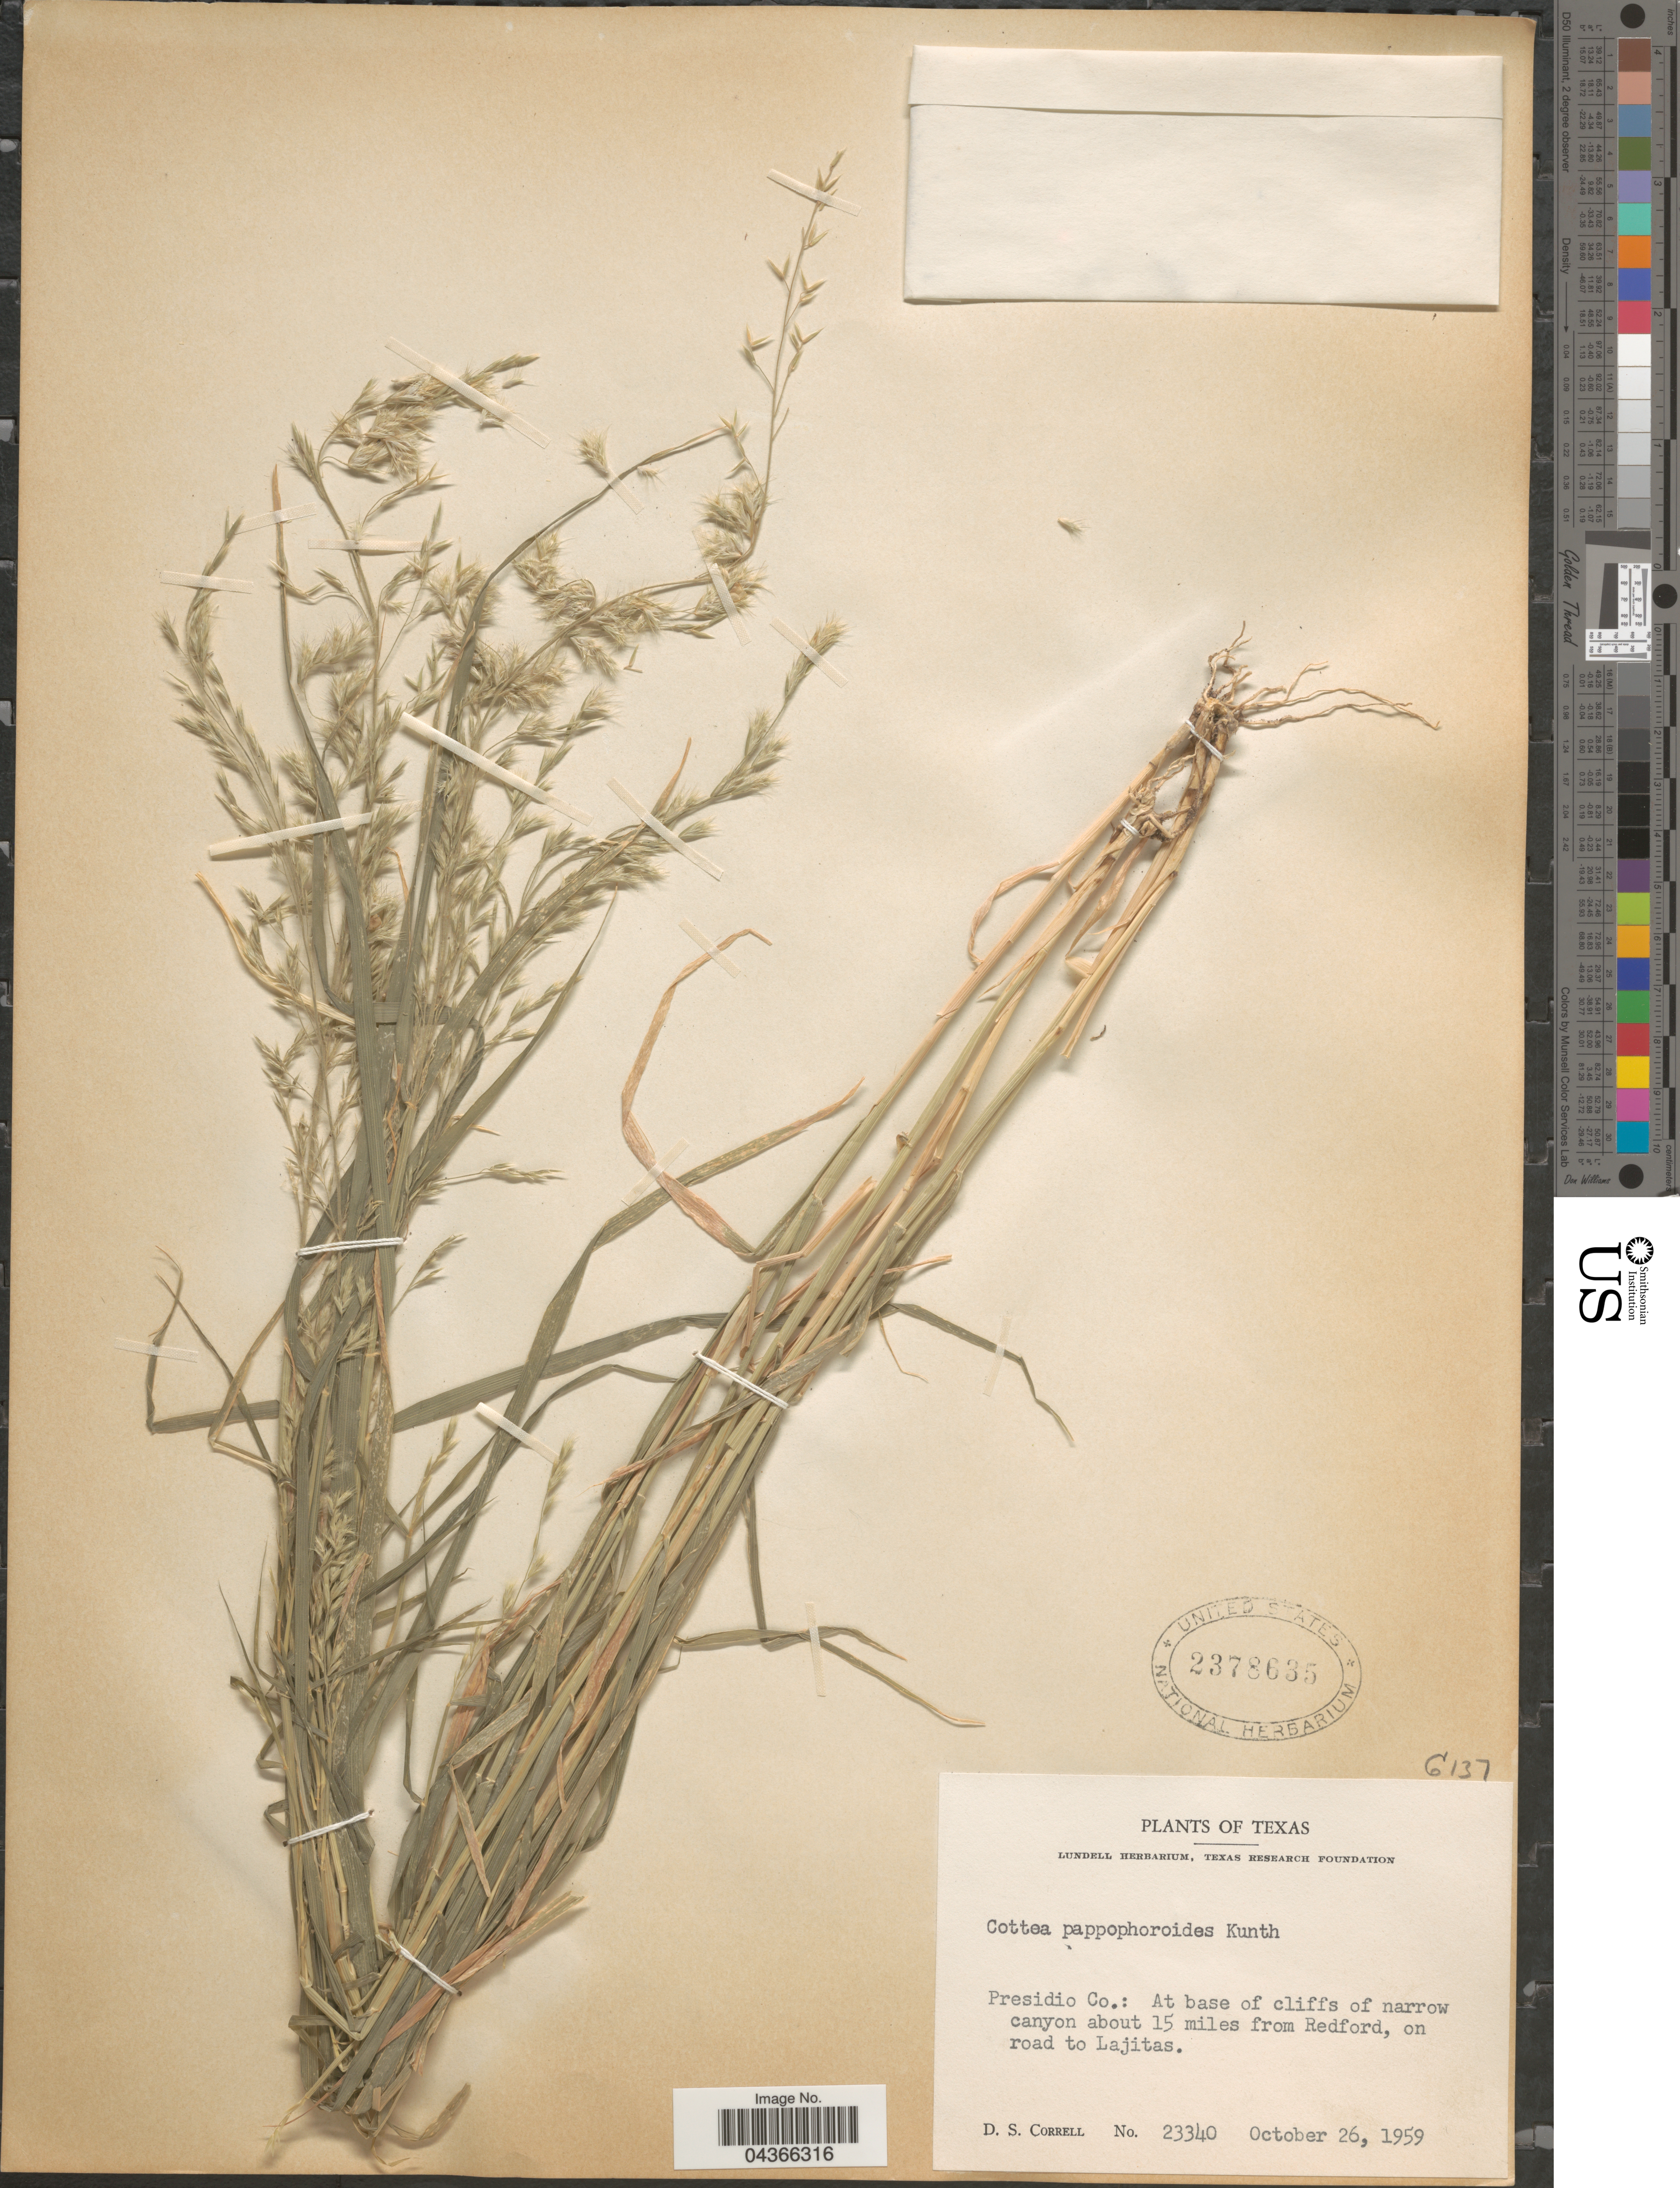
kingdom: Plantae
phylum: Tracheophyta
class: Liliopsida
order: Poales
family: Poaceae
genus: Cottea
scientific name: Cottea pappophoroides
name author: Kunth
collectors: D. S. Correll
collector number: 23340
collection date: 1959-10-26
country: United States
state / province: Texas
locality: Presidio Co.: At base of cliffs of narrow canyon about 15 miles from Redford, on road to Lajitas.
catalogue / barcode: US 2378635